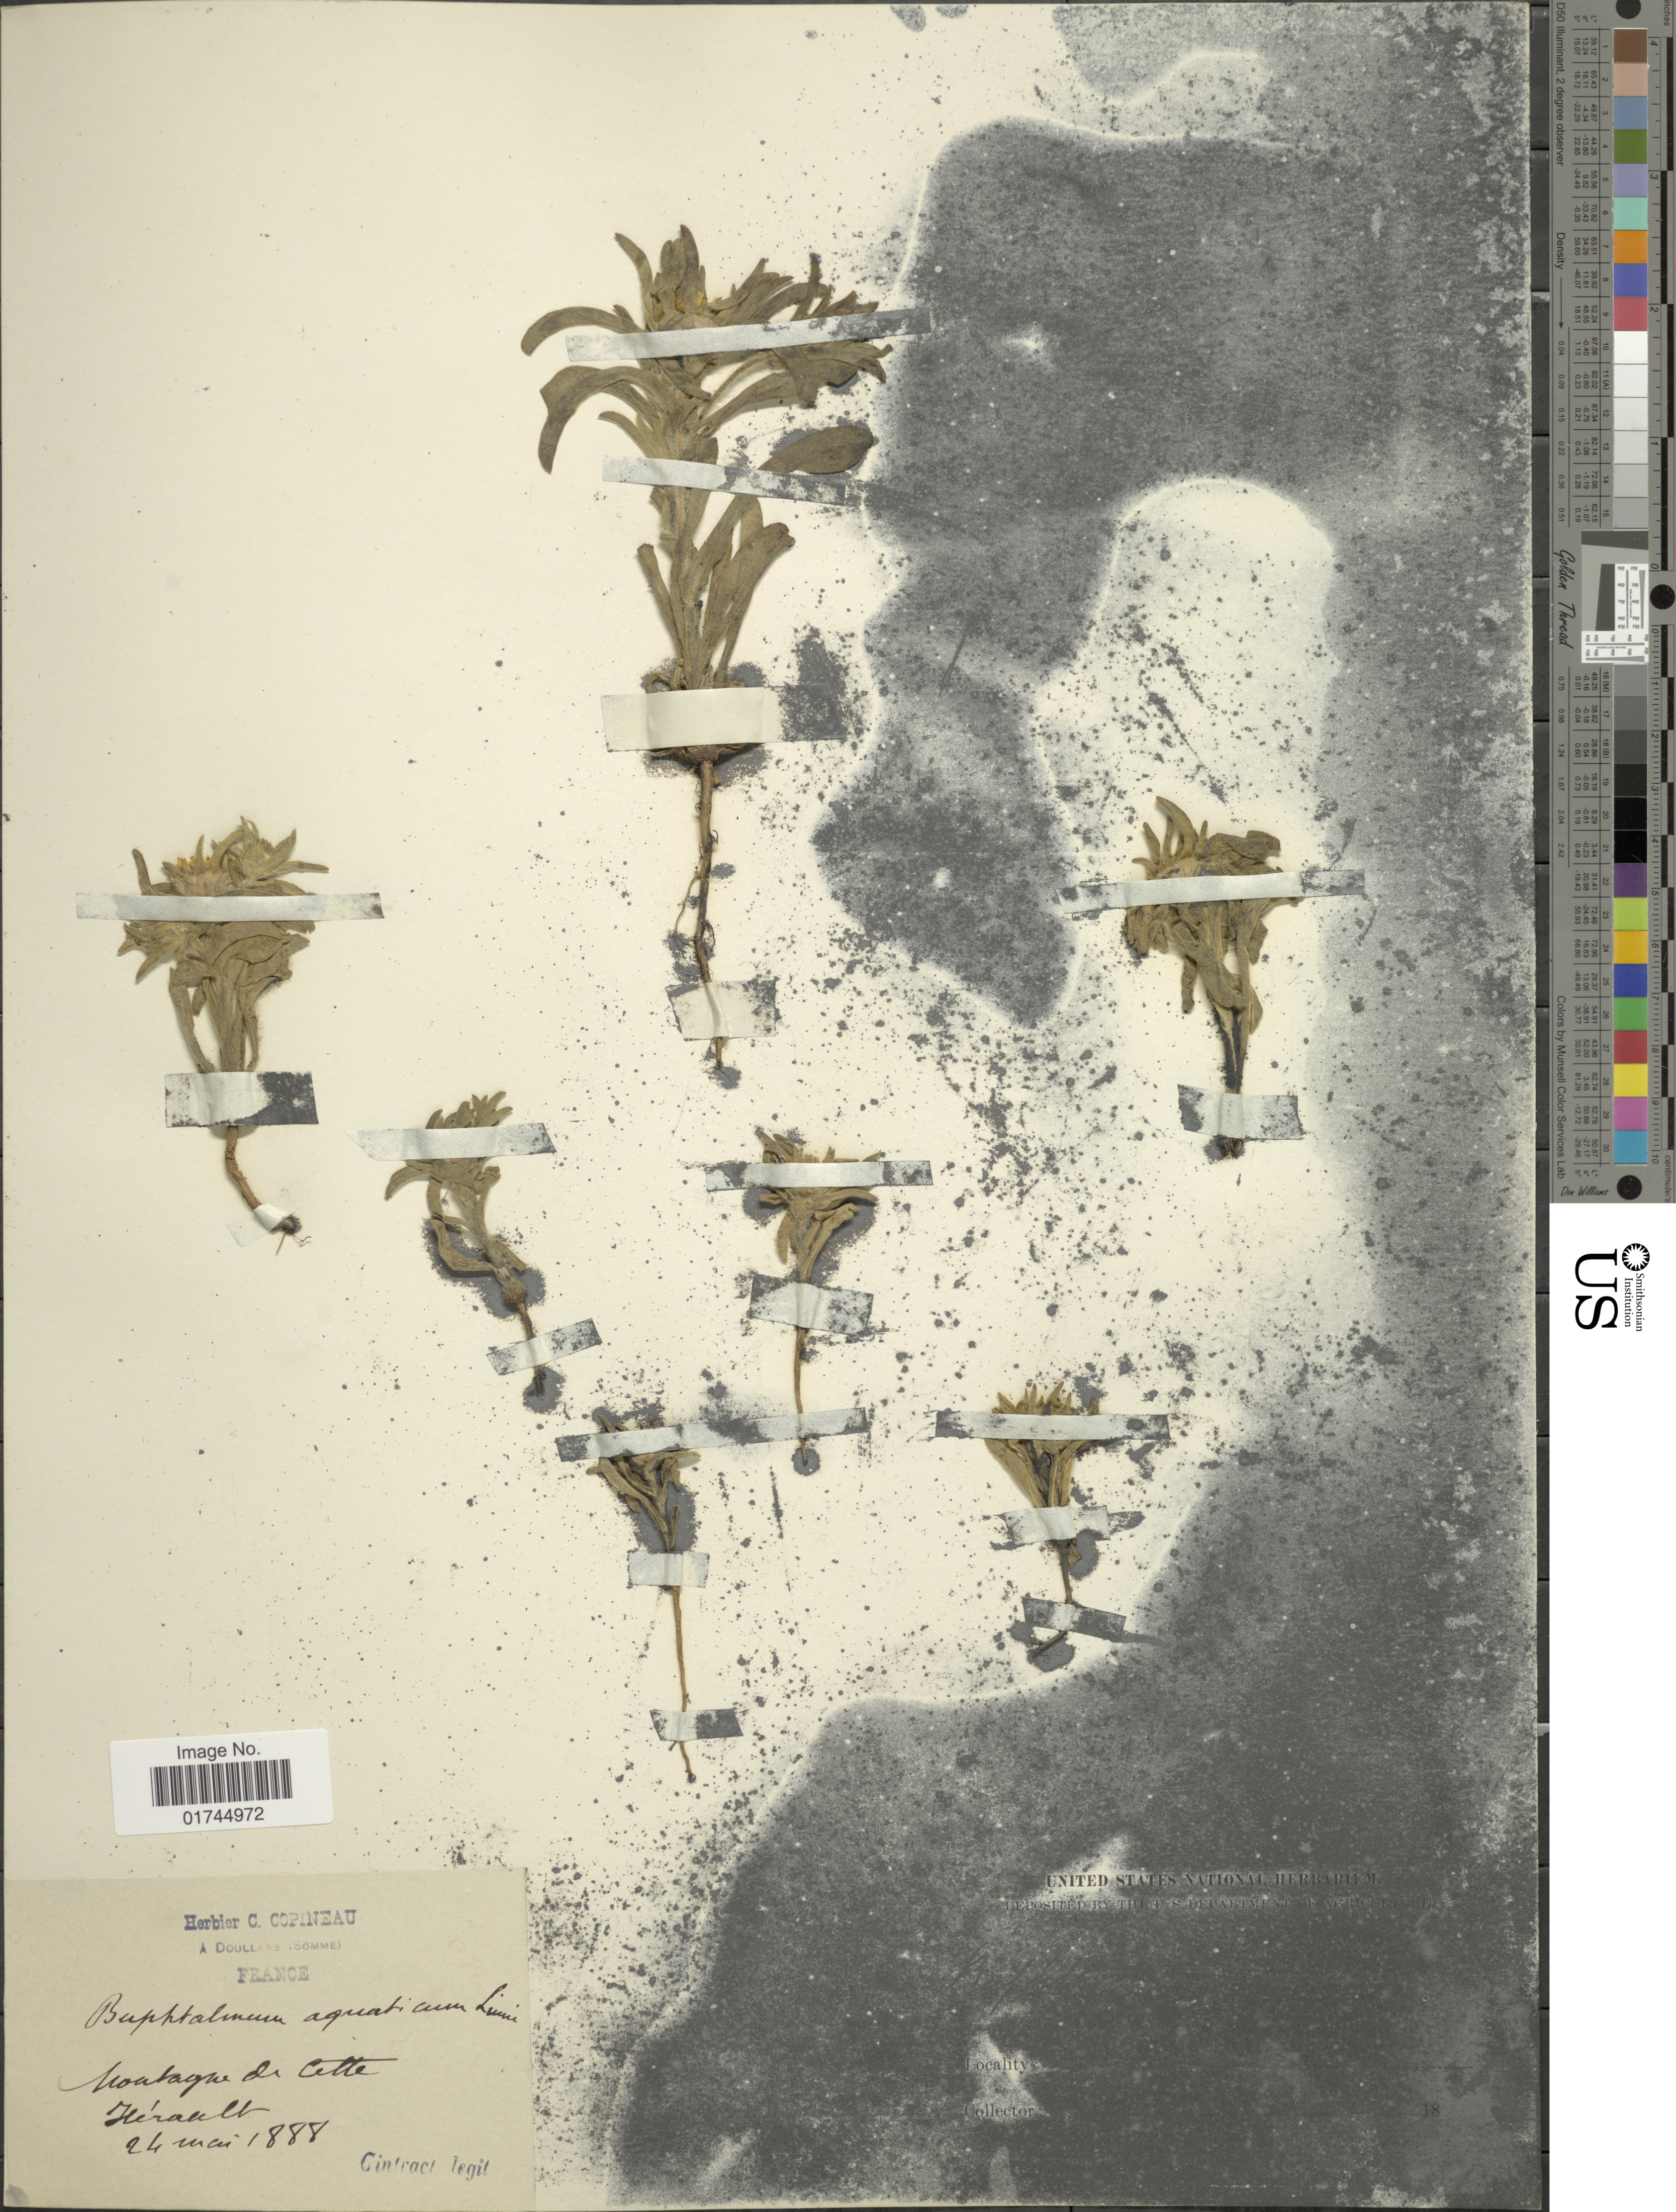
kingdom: Plantae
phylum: Tracheophyta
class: Magnoliopsida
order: Asterales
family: Asteraceae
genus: Buphthalmum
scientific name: Buphthalmum aquaticum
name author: L.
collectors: Gintract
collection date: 1888-05-24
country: France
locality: Montagne de Celte, Herauld.